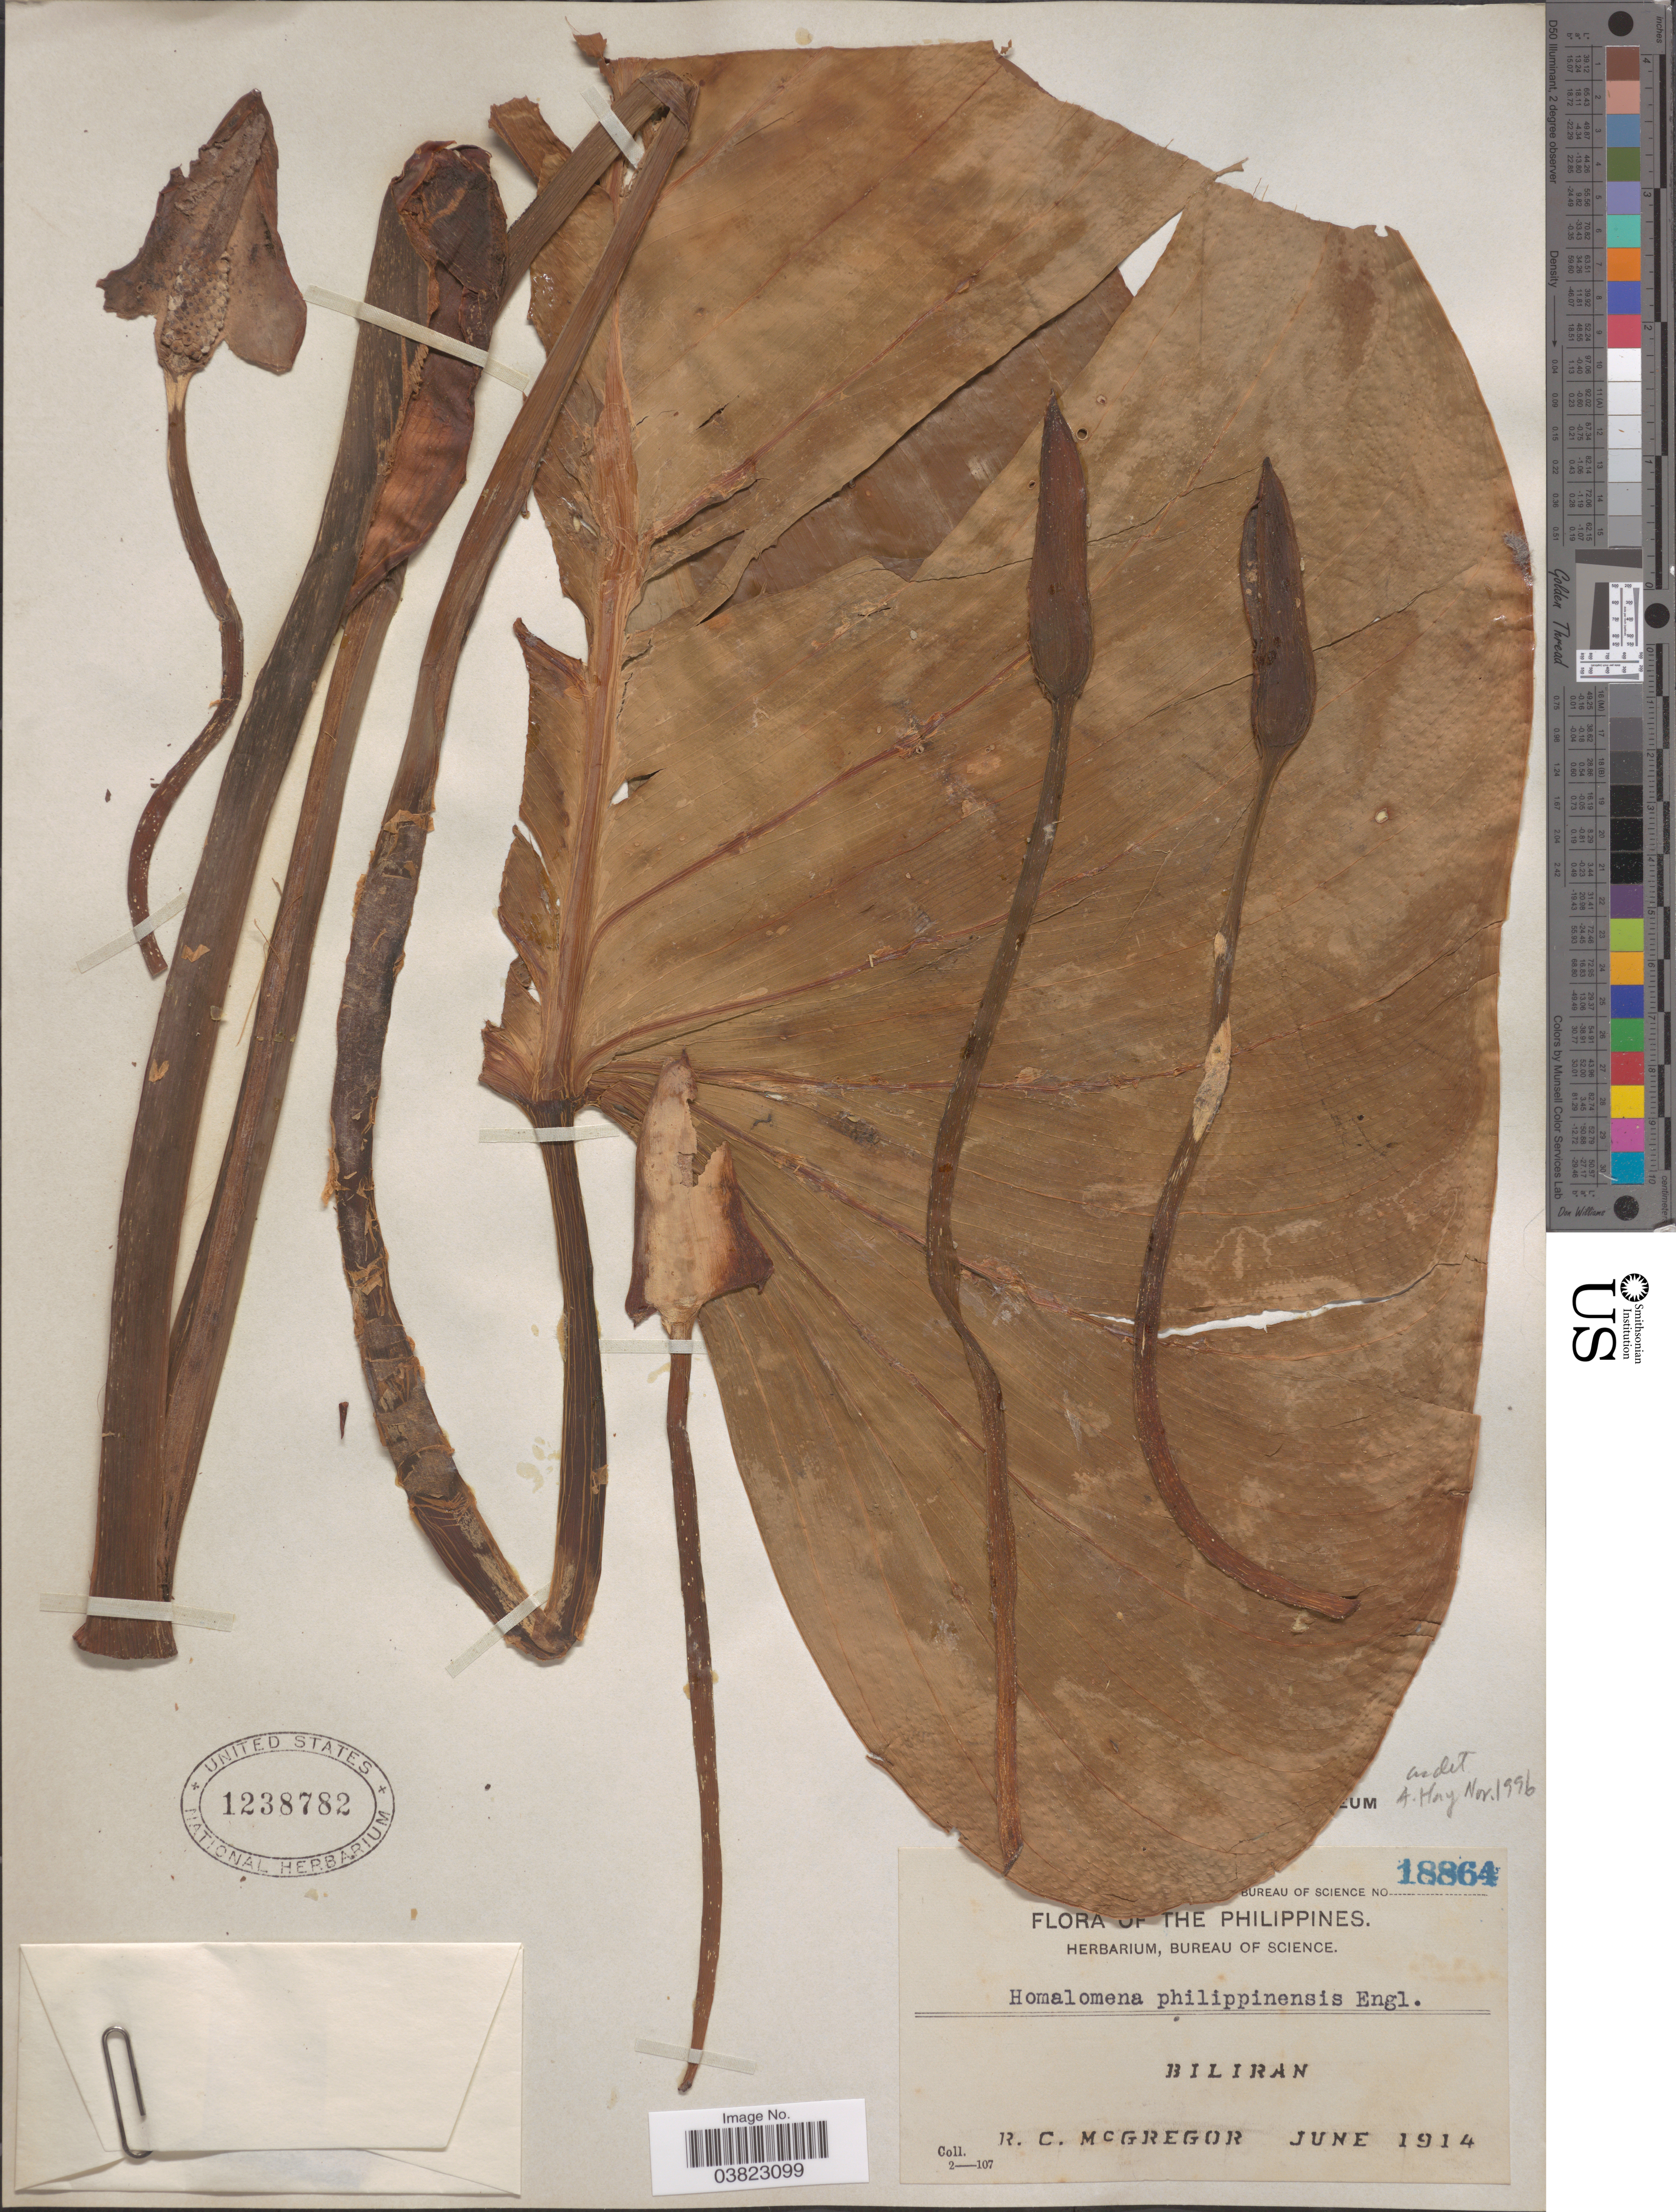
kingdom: Plantae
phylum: Tracheophyta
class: Liliopsida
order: Alismatales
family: Araceae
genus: Homalomena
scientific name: Homalomena philippinensis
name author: Engl.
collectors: R. C. McGregor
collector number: Bureau of Science 18864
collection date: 1914-06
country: Philippines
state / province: Eastern Visayas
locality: Biliran.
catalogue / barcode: US 1238782